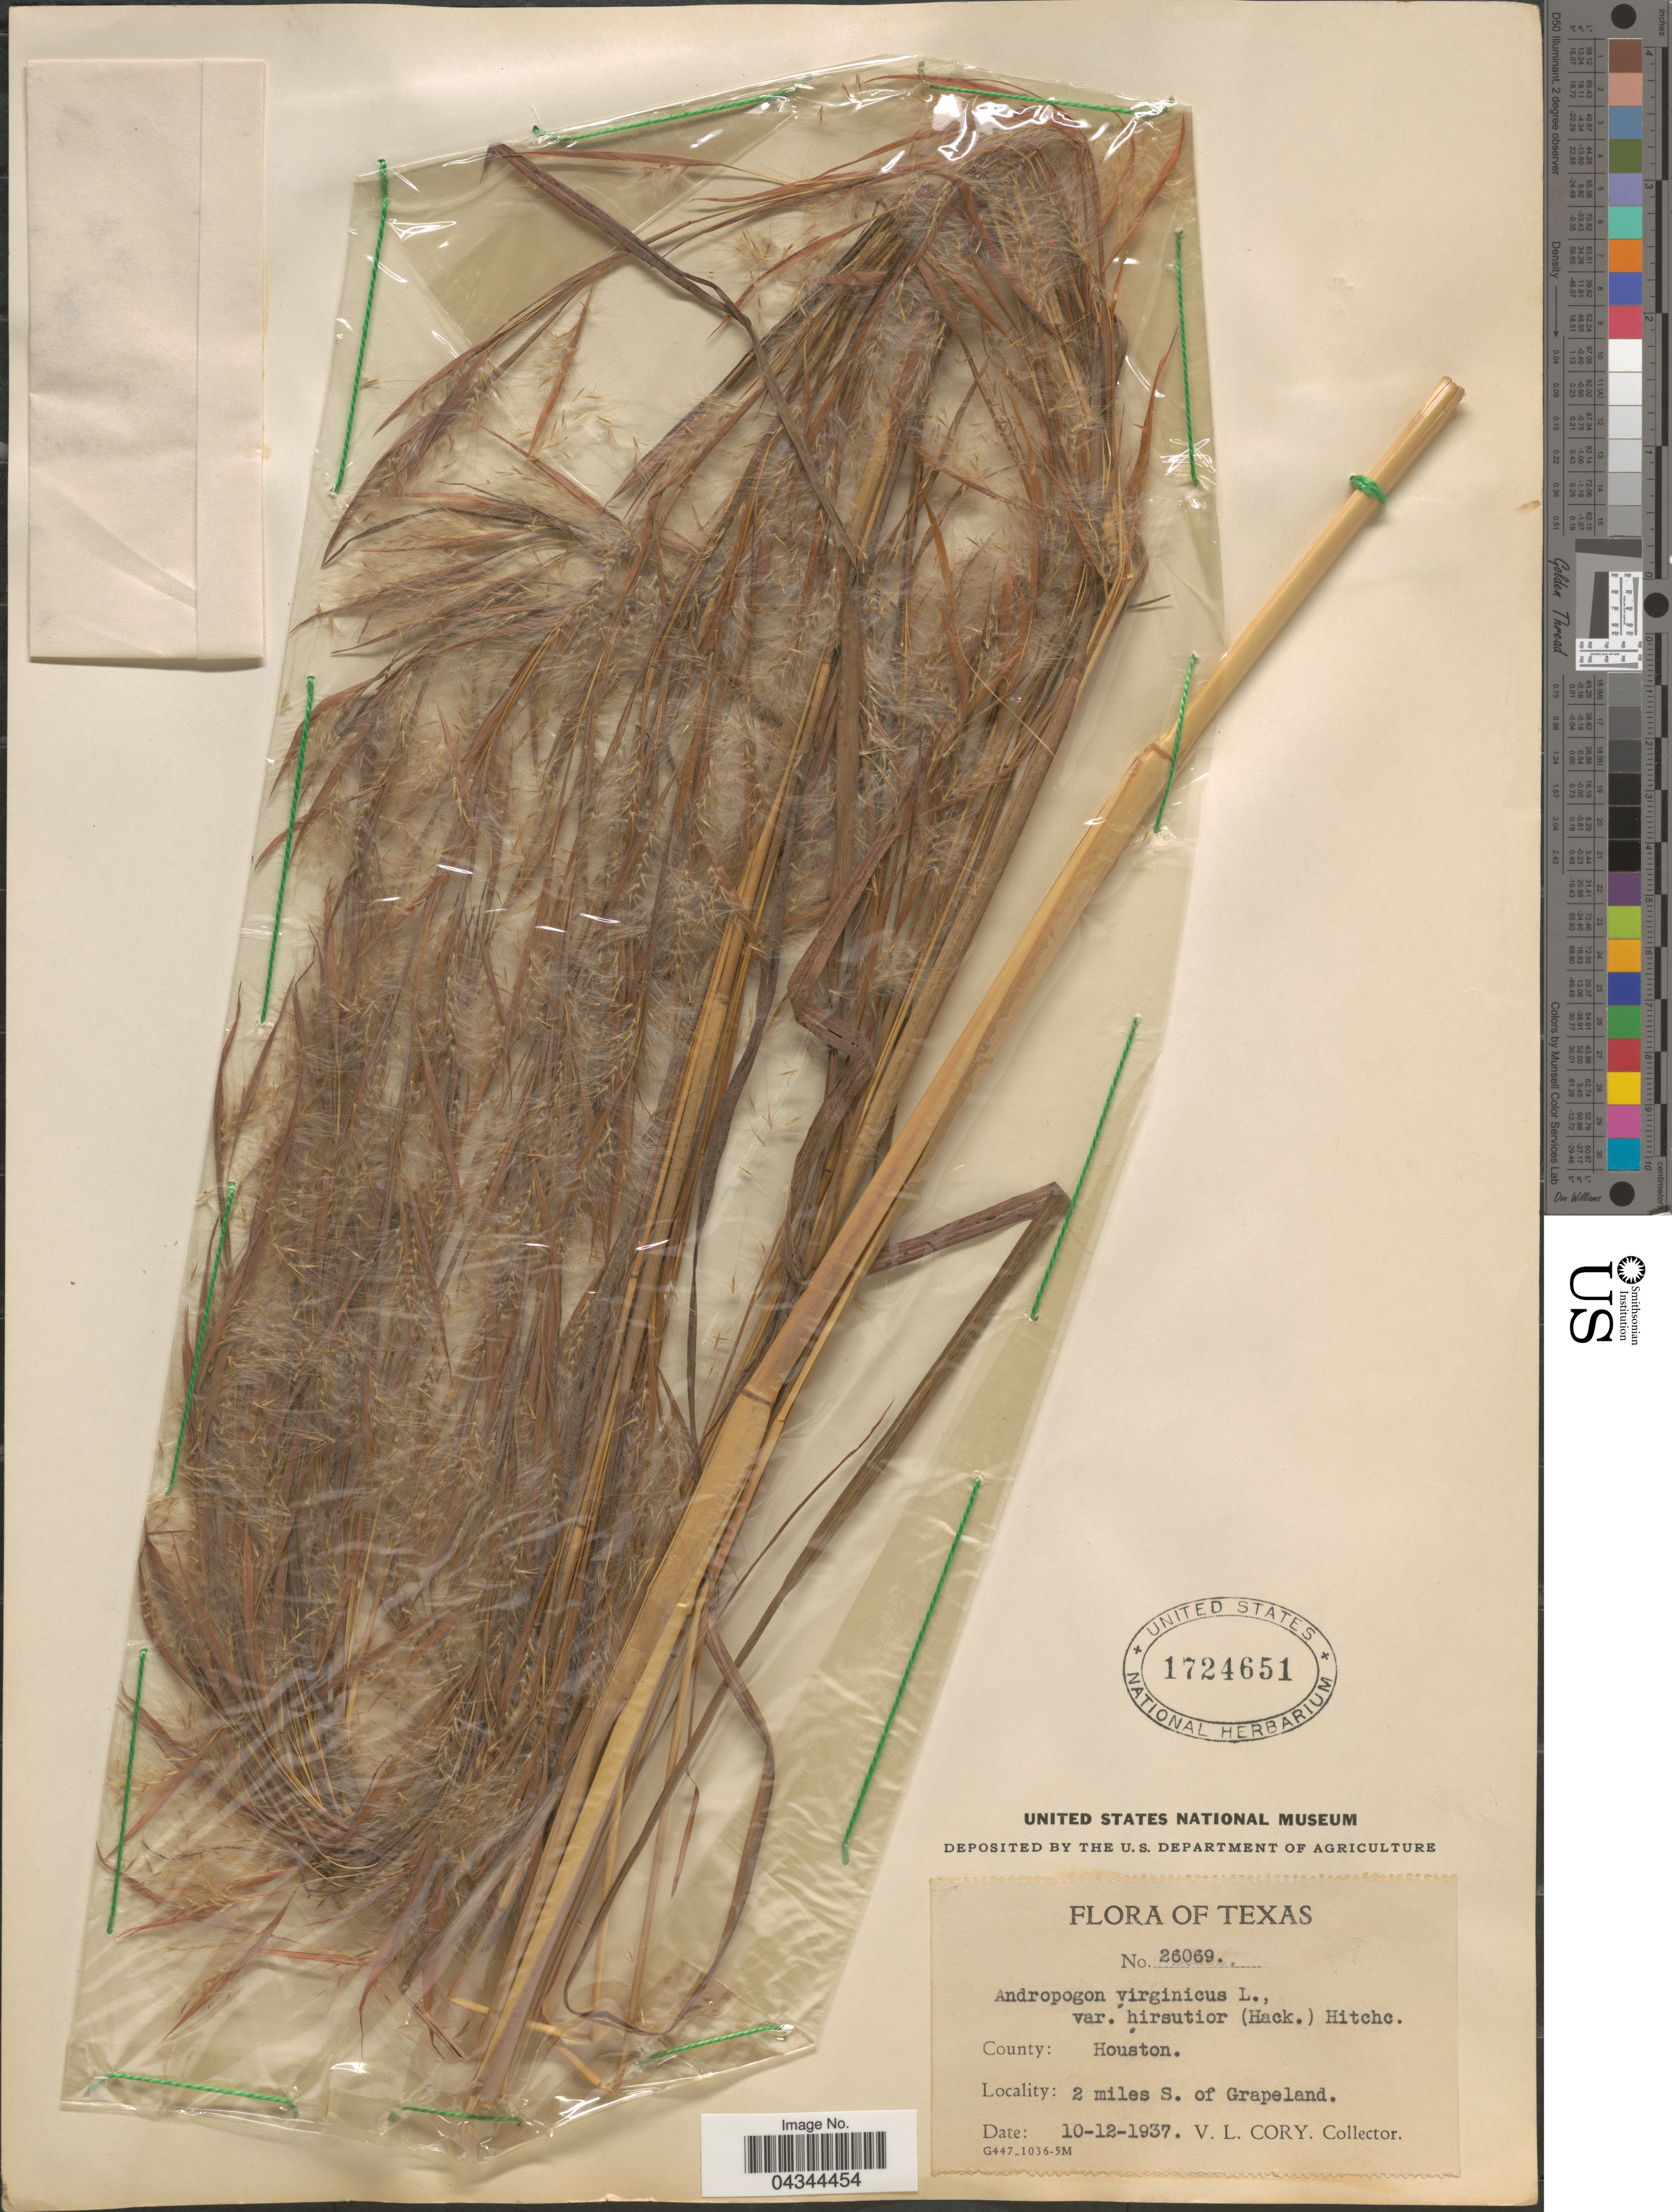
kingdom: Plantae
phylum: Tracheophyta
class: Liliopsida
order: Poales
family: Poaceae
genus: Andropogon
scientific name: Andropogon virginicus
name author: L.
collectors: V. Cory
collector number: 26069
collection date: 1937-10-12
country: United States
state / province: Texas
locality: County: Houston. 2 miles S. of Grapeland.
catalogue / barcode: US 1724651